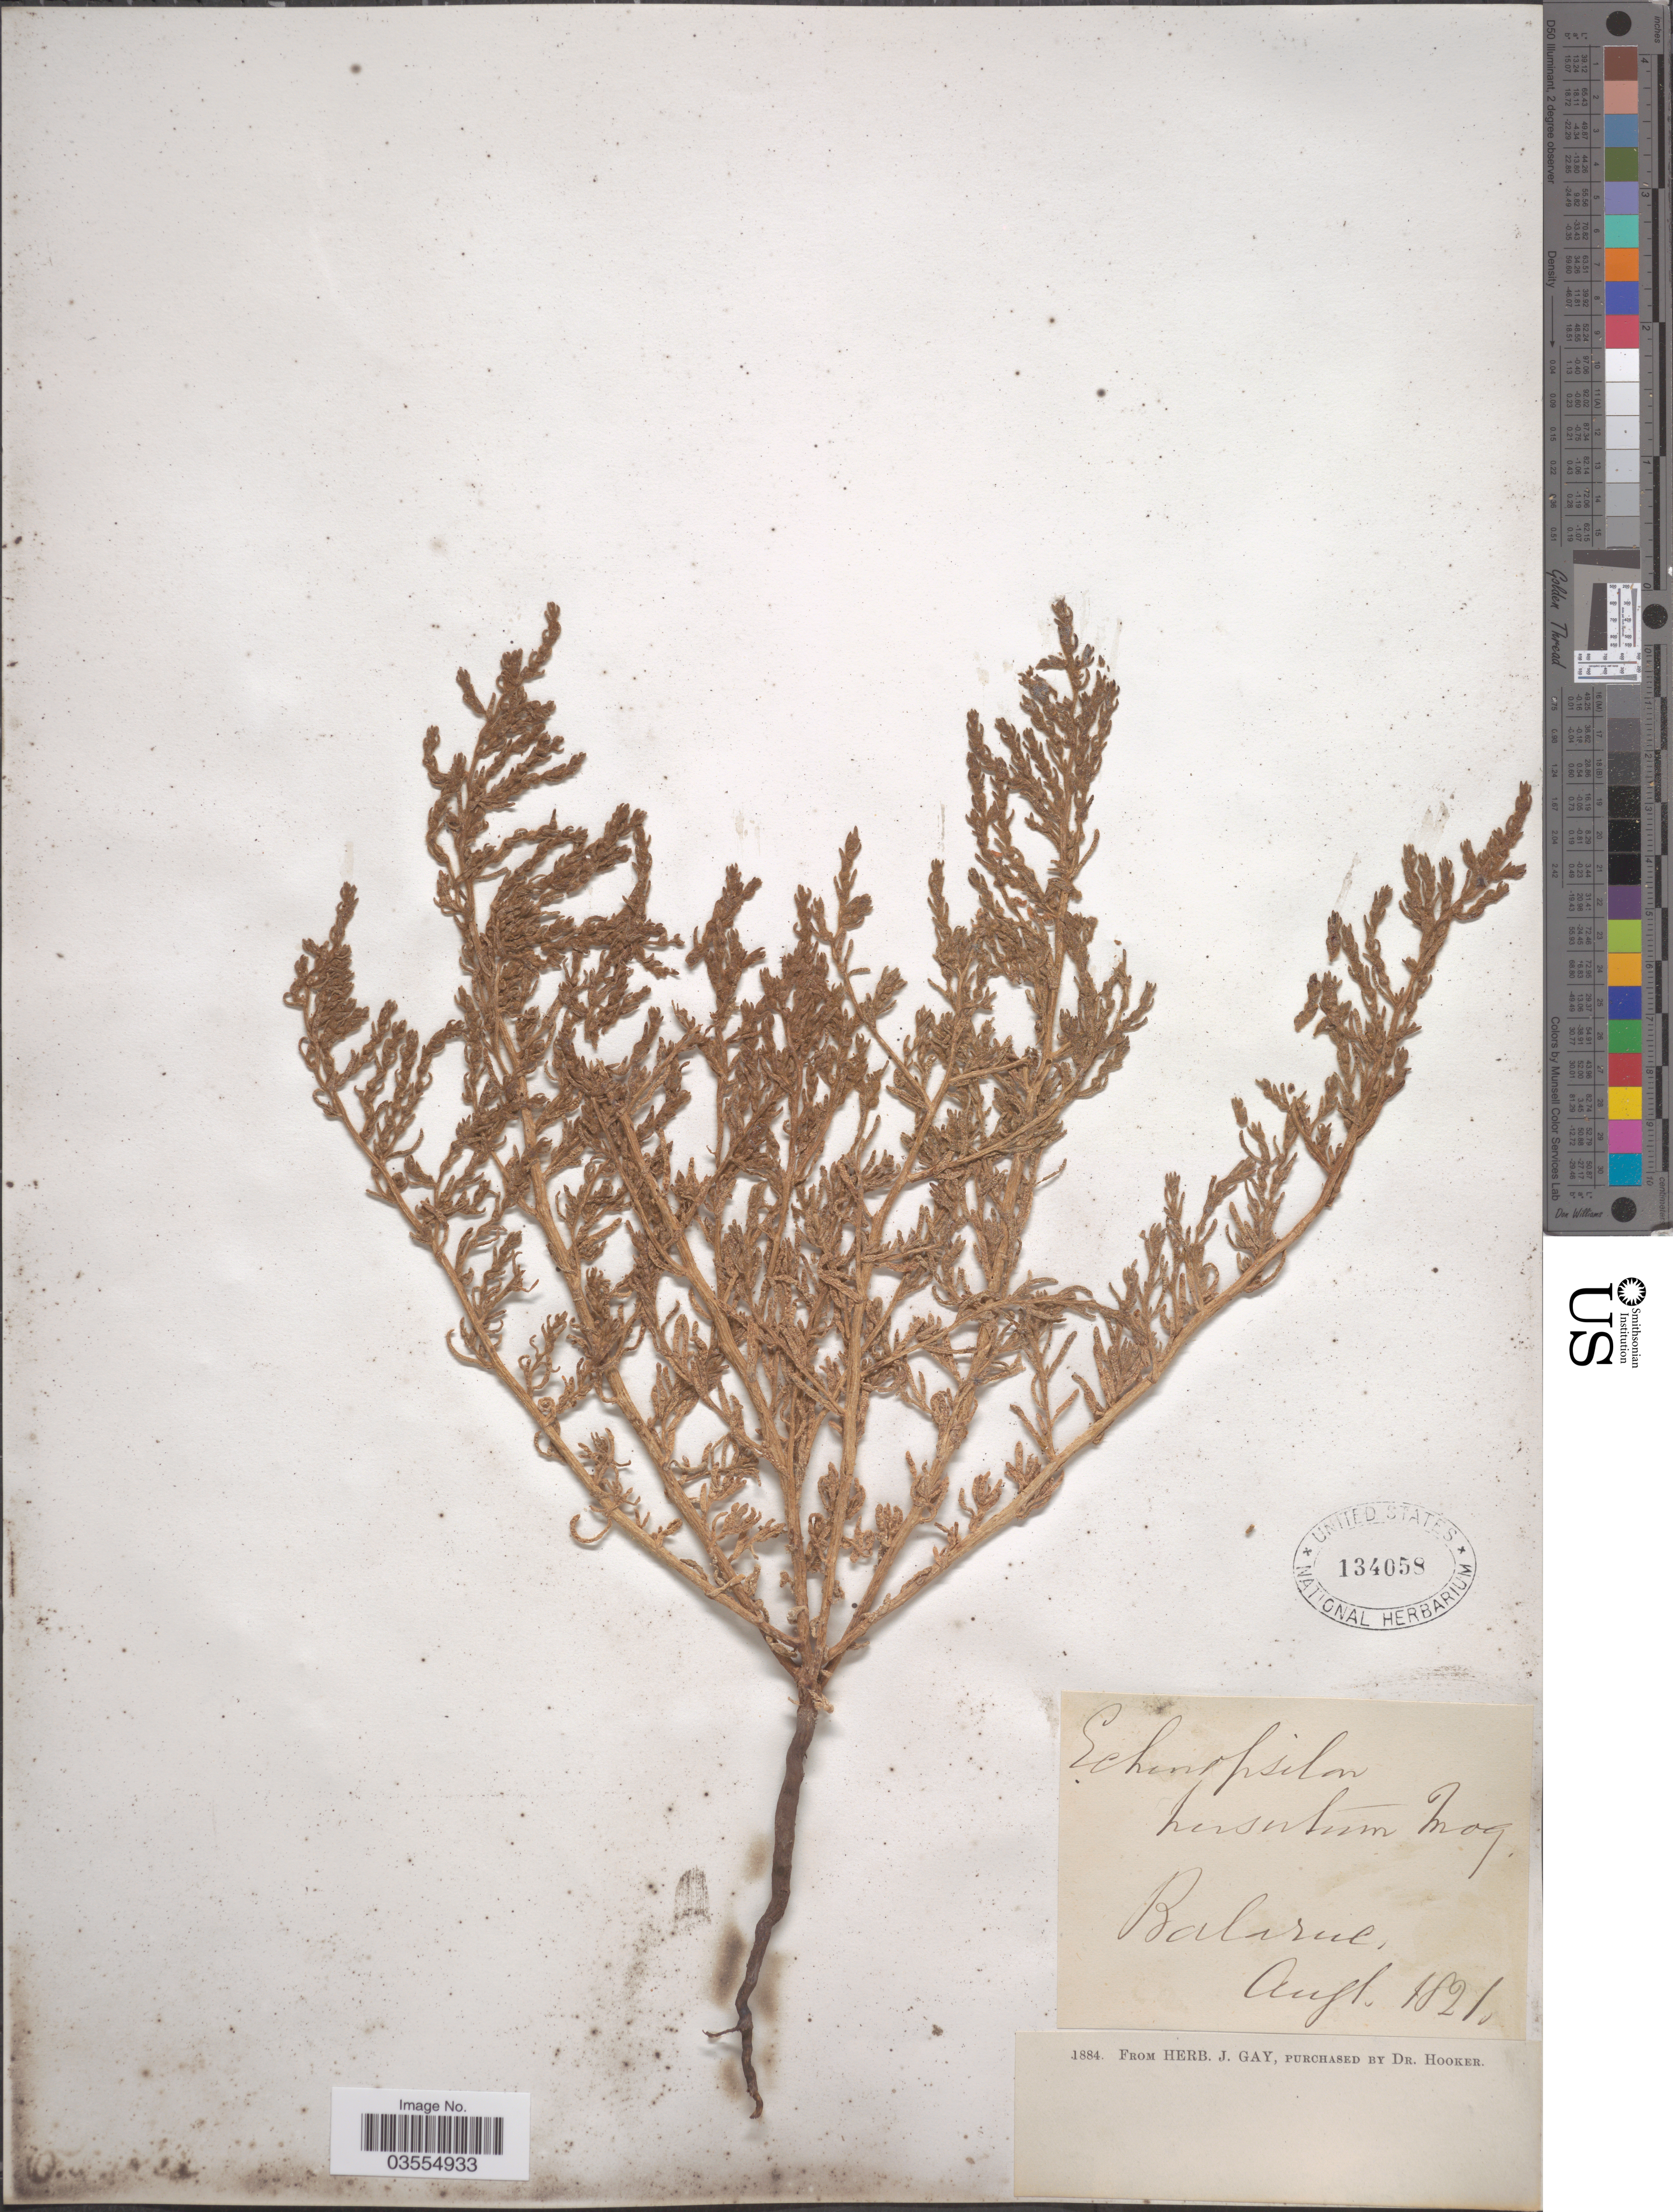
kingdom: Plantae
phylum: Tracheophyta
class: Magnoliopsida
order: Caryophyllales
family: Amaranthaceae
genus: Spirobassia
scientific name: Spirobassia hirsuta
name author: (L.) Freitag & G. Kadereit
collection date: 1821-08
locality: Balarue [interpreted].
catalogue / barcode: US 134058